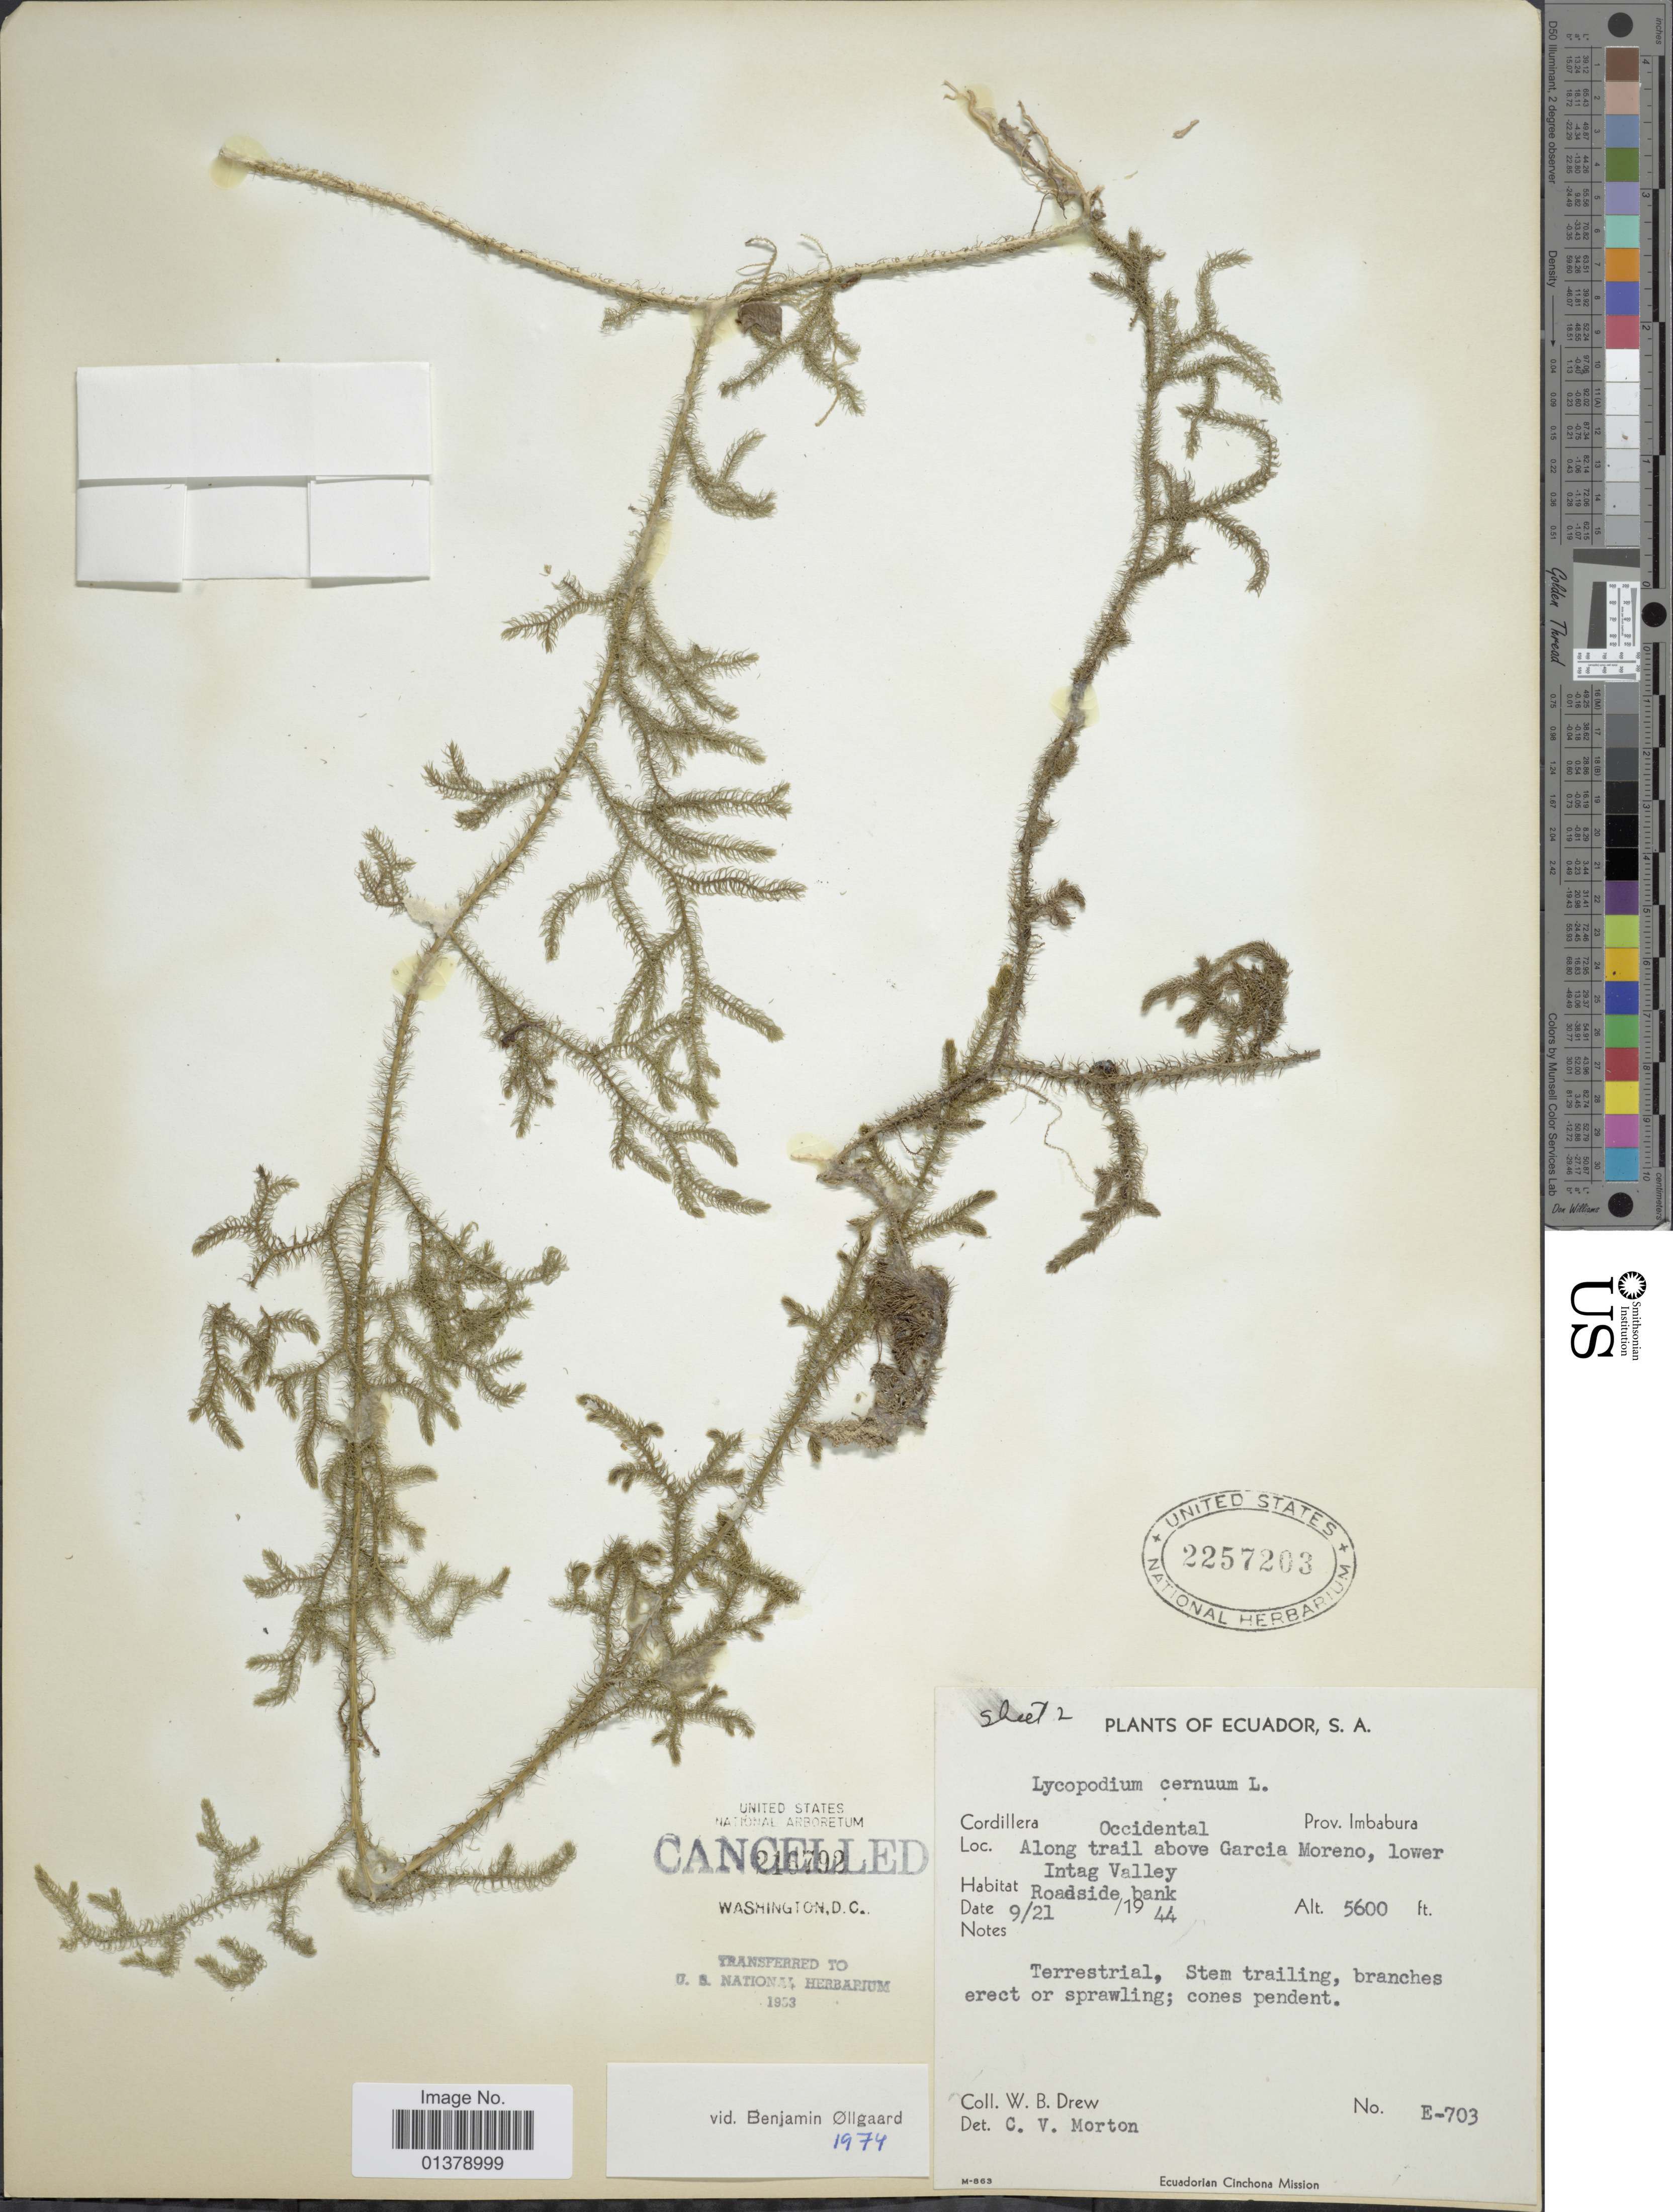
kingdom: Plantae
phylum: Tracheophyta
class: Lycopodiopsida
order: Lycopodiales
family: Lycopodiaceae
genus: Palhinhaea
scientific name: Palhinhaea cernua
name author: (L.) Vasc. & Franco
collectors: W. B. Drew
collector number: E-703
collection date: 1944-09-21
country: Ecuador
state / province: Imbabura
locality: Cordillera Occidental, Along trail above Garcia Moreno, lower Intag Valley, roadside bank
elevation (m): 1707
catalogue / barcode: US 2257203